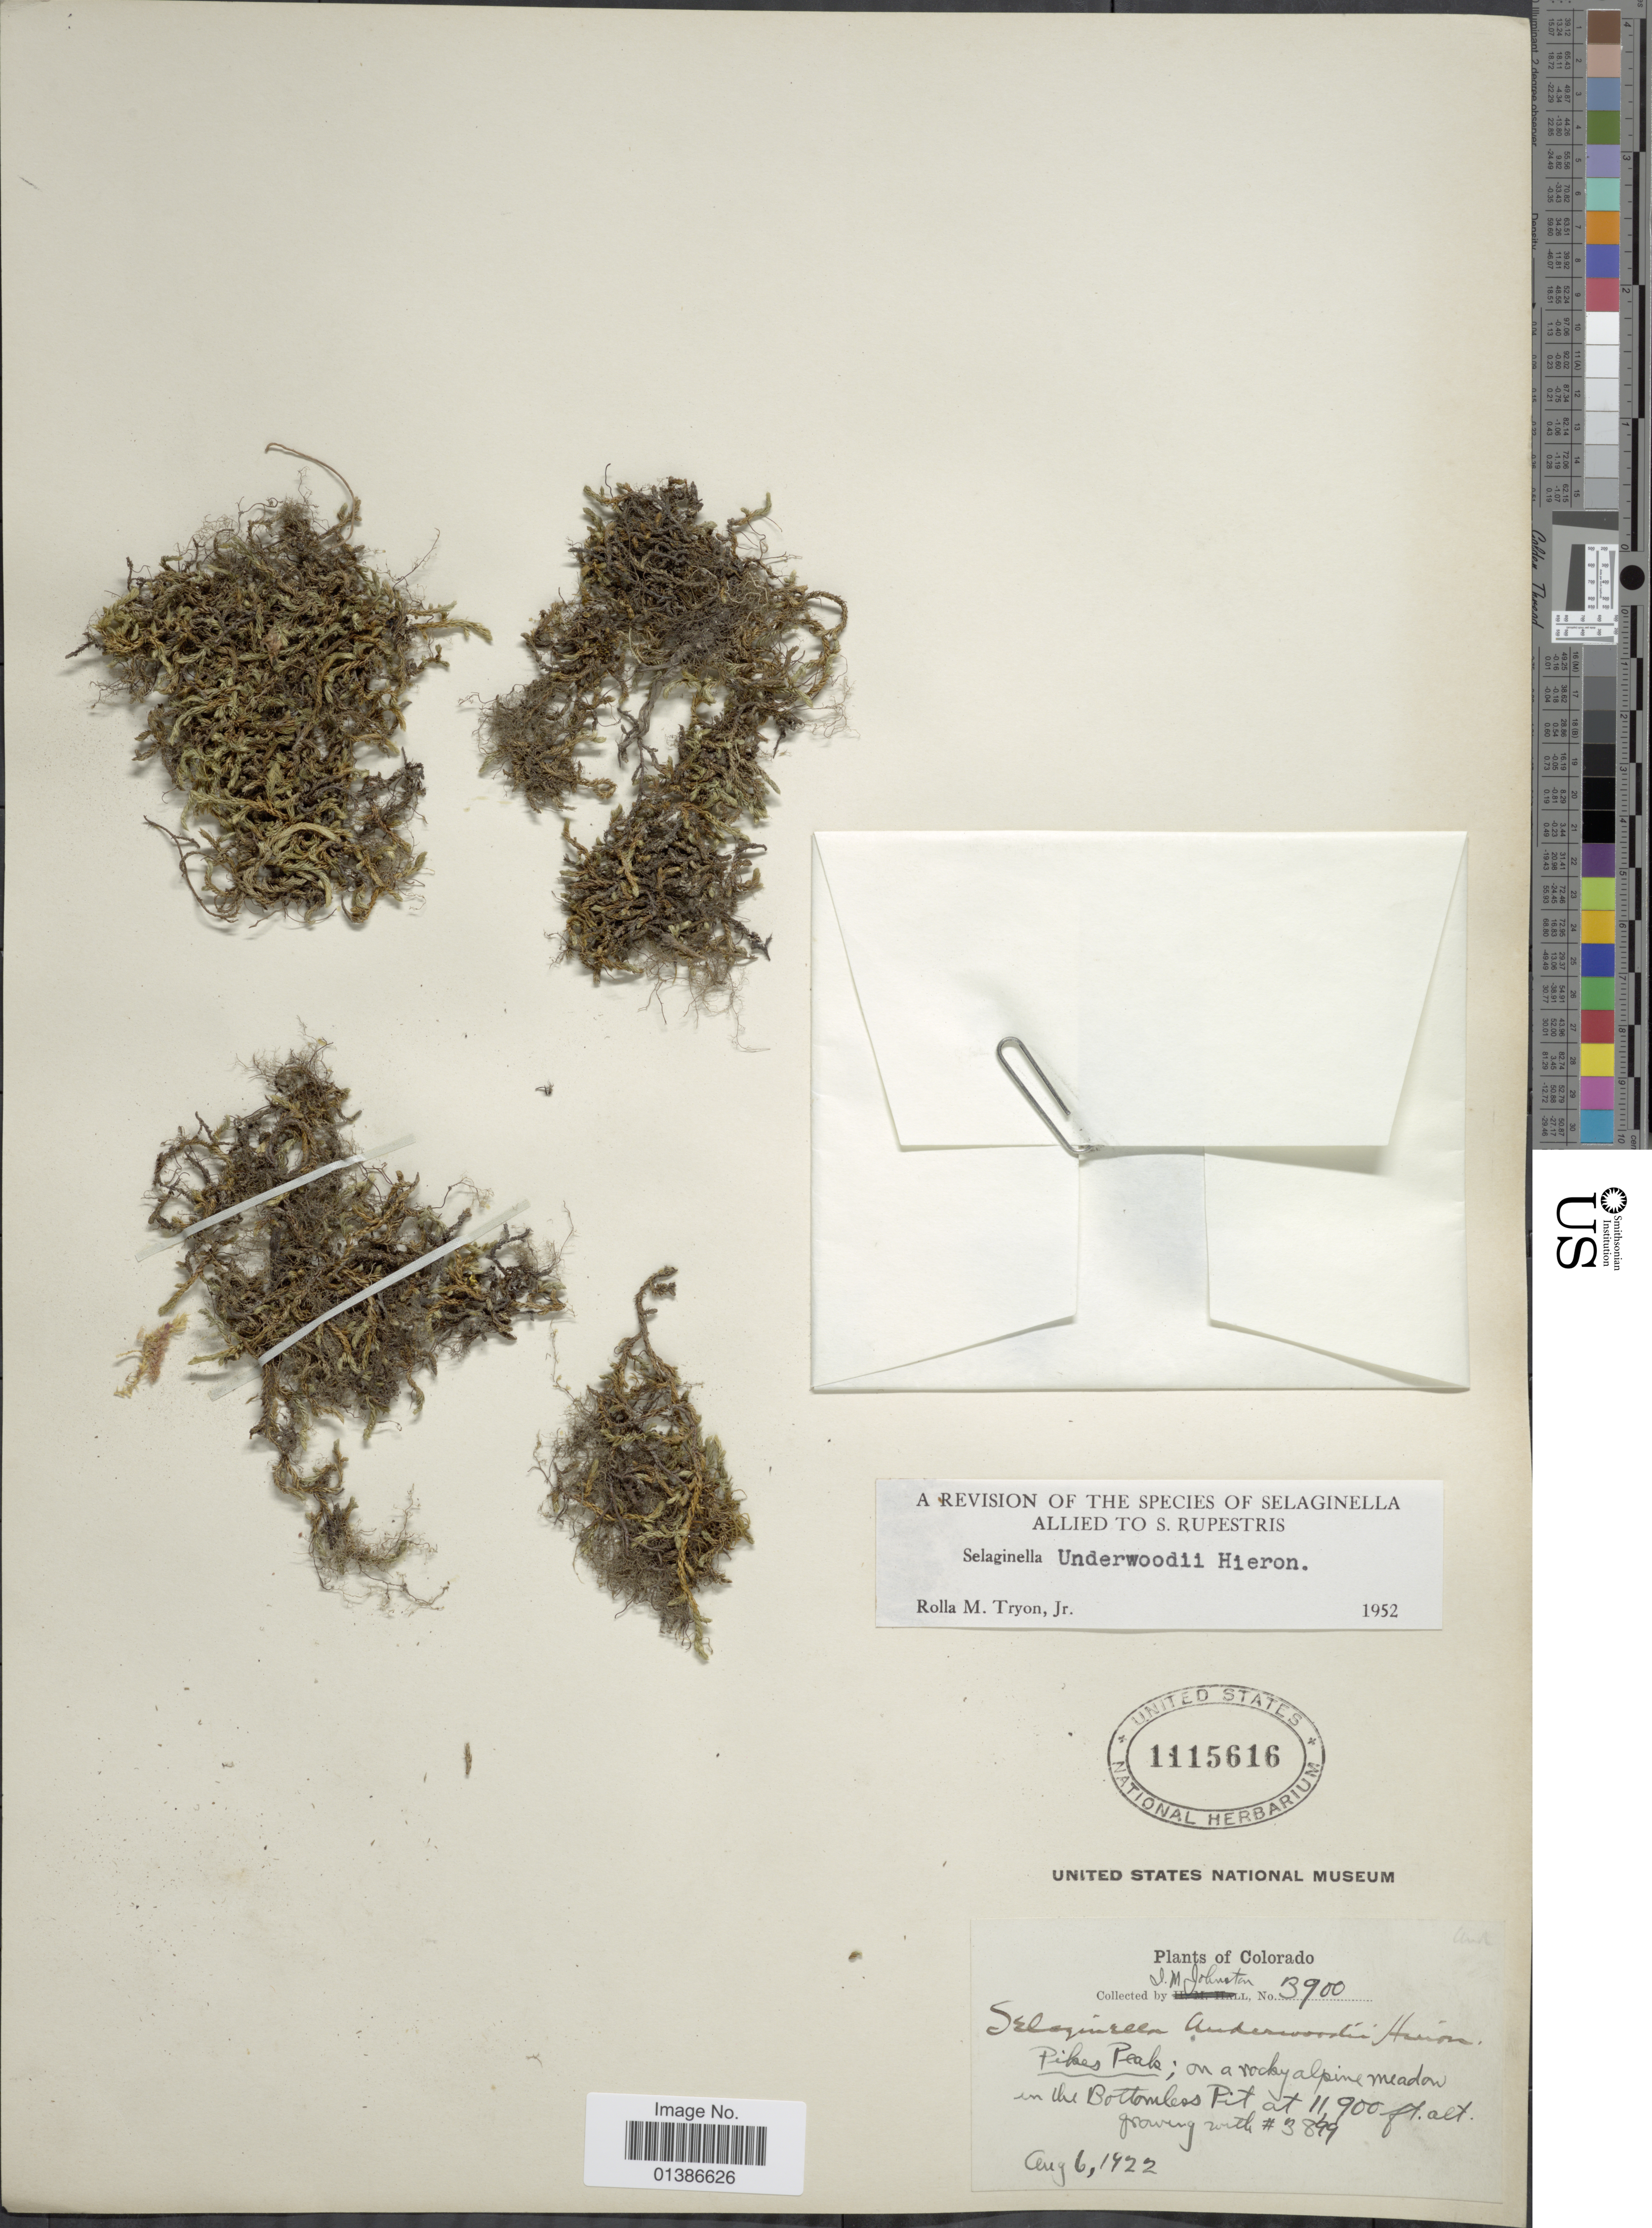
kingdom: Plantae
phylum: Tracheophyta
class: Lycopodiopsida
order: Selaginellales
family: Selaginellaceae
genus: Selaginella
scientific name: Selaginella underwoodii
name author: Hieron.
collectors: I.M. Johnston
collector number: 3900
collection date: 1922-08-06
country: United States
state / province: Colorado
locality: Pikes Peak; on a rocky alpine meadow in the Bottomless Pit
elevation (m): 3627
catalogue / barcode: US 1115616